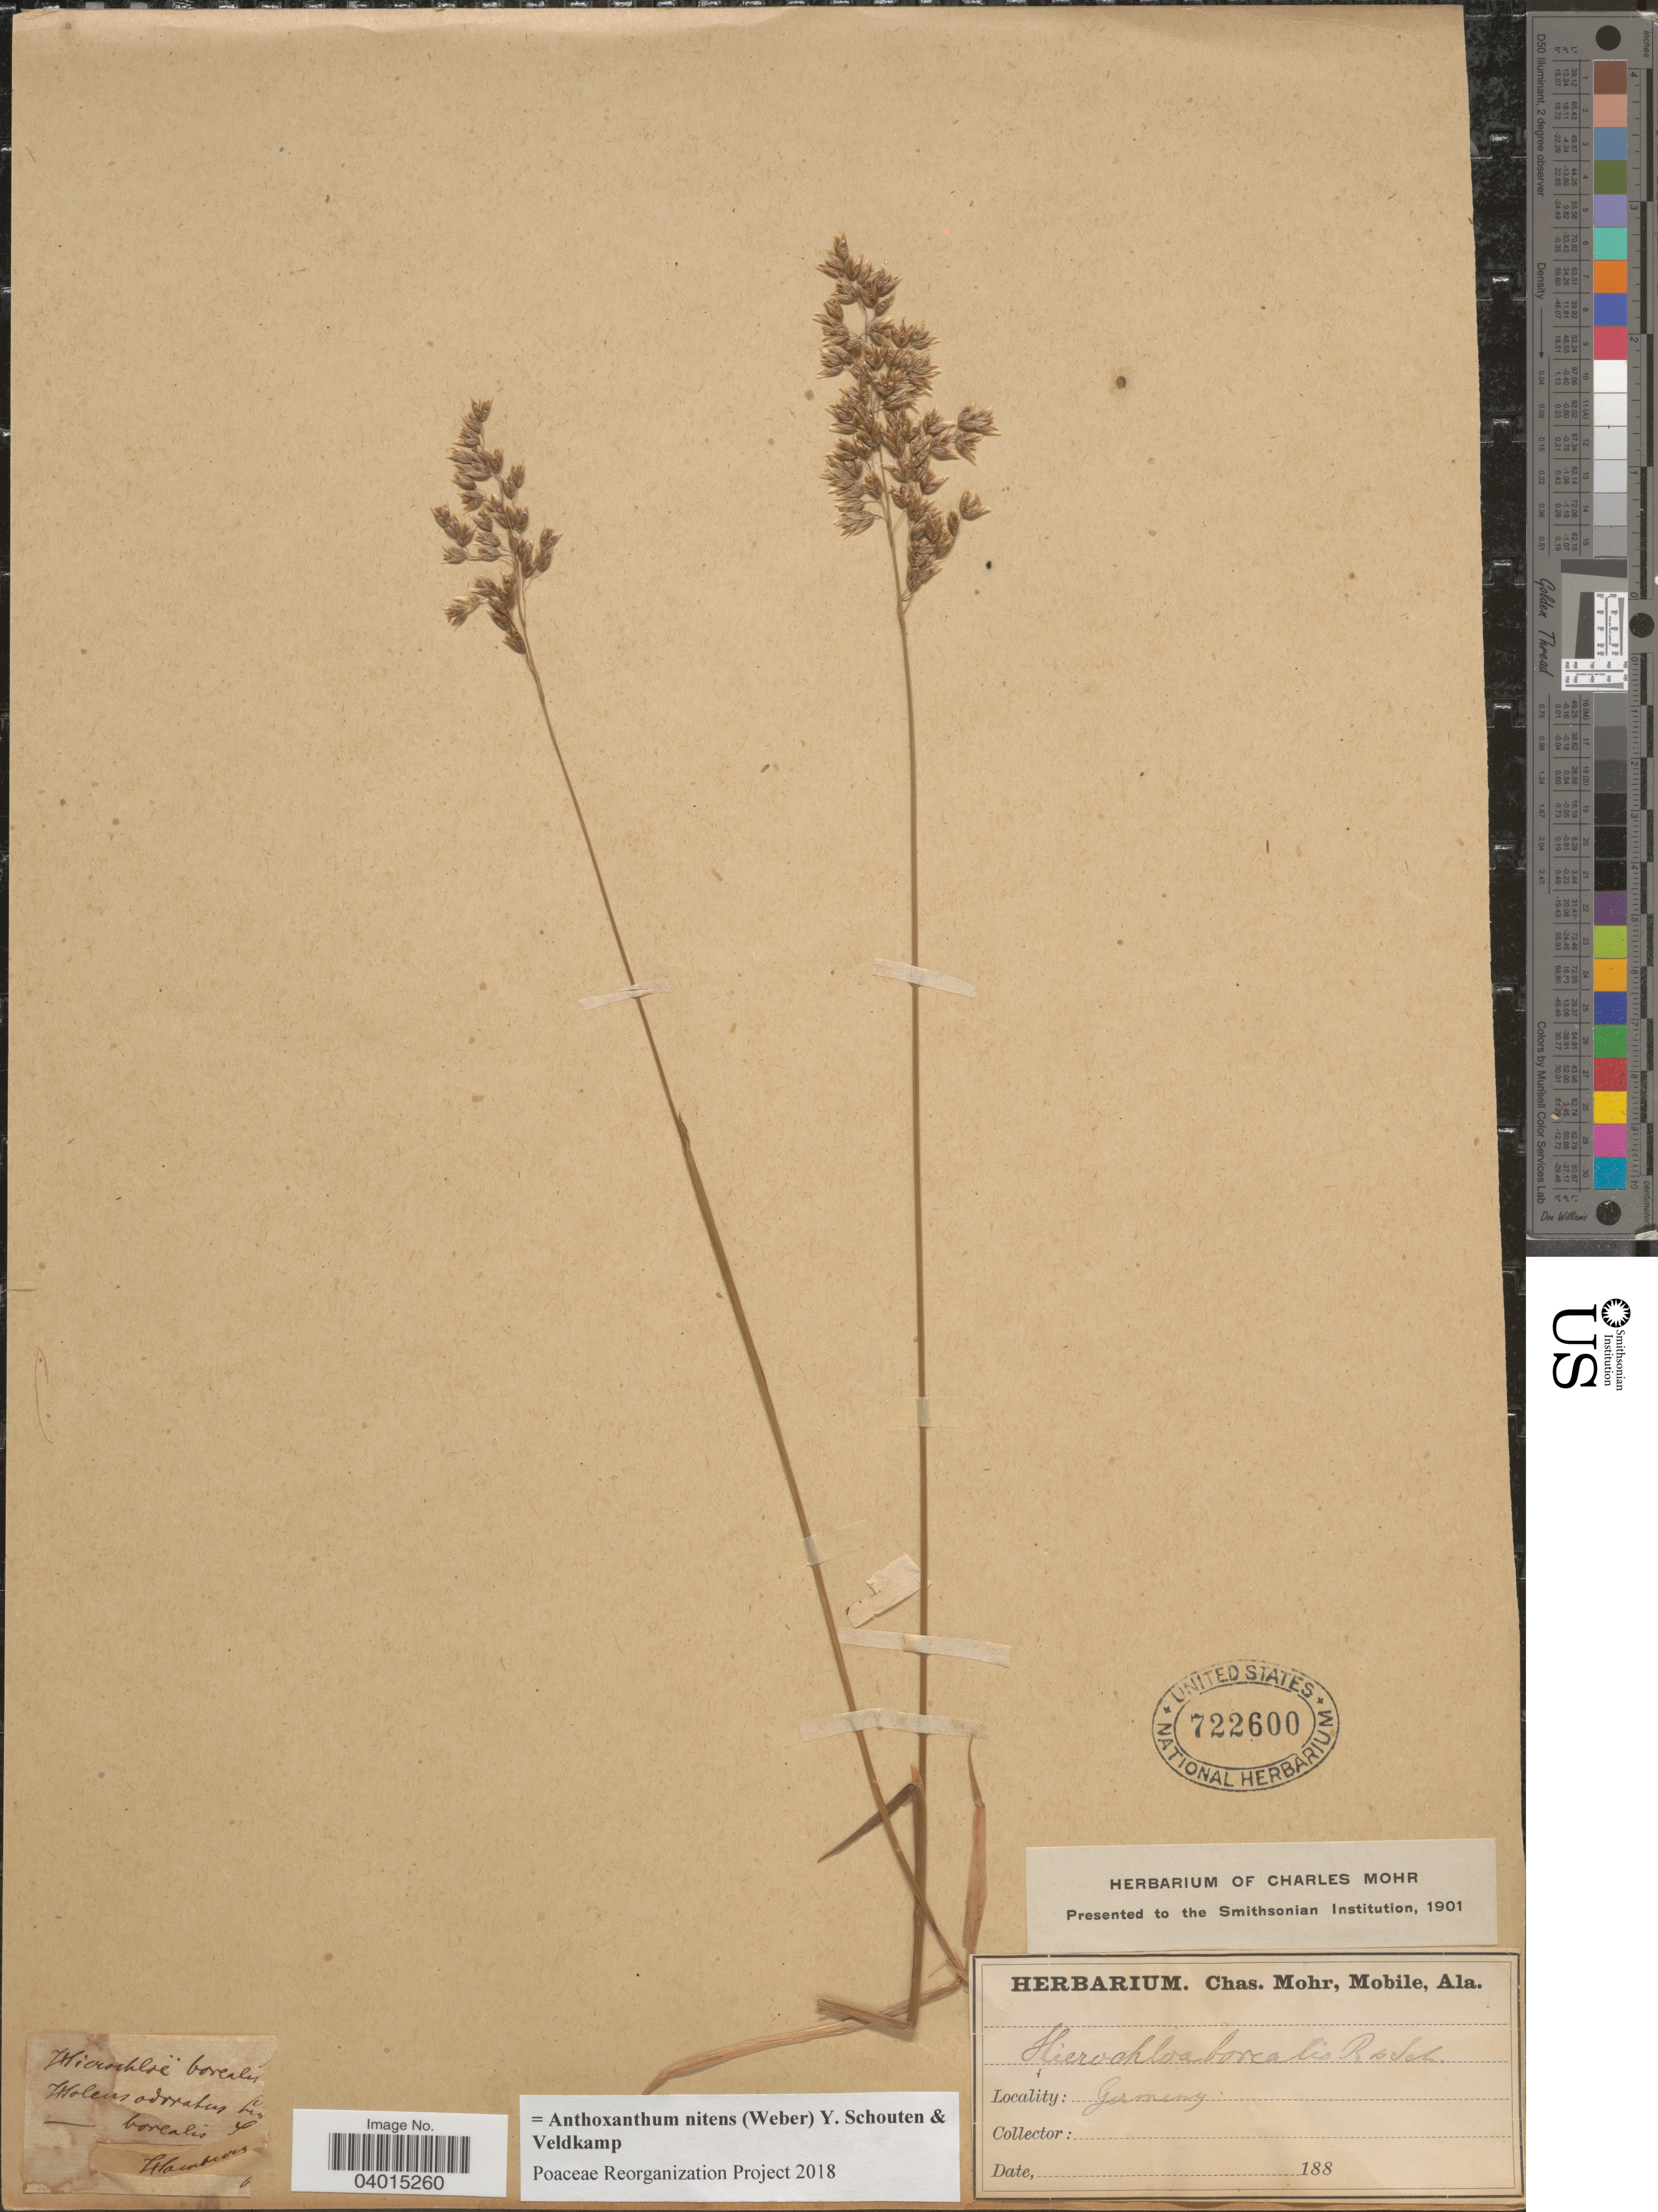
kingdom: Plantae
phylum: Tracheophyta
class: Liliopsida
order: Poales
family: Poaceae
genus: Anthoxanthum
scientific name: Anthoxanthum nitens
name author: (G.H. Weber) R.T.A. Schouten & Veldkamp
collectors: -. Hamburg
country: Germany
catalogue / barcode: US 722600